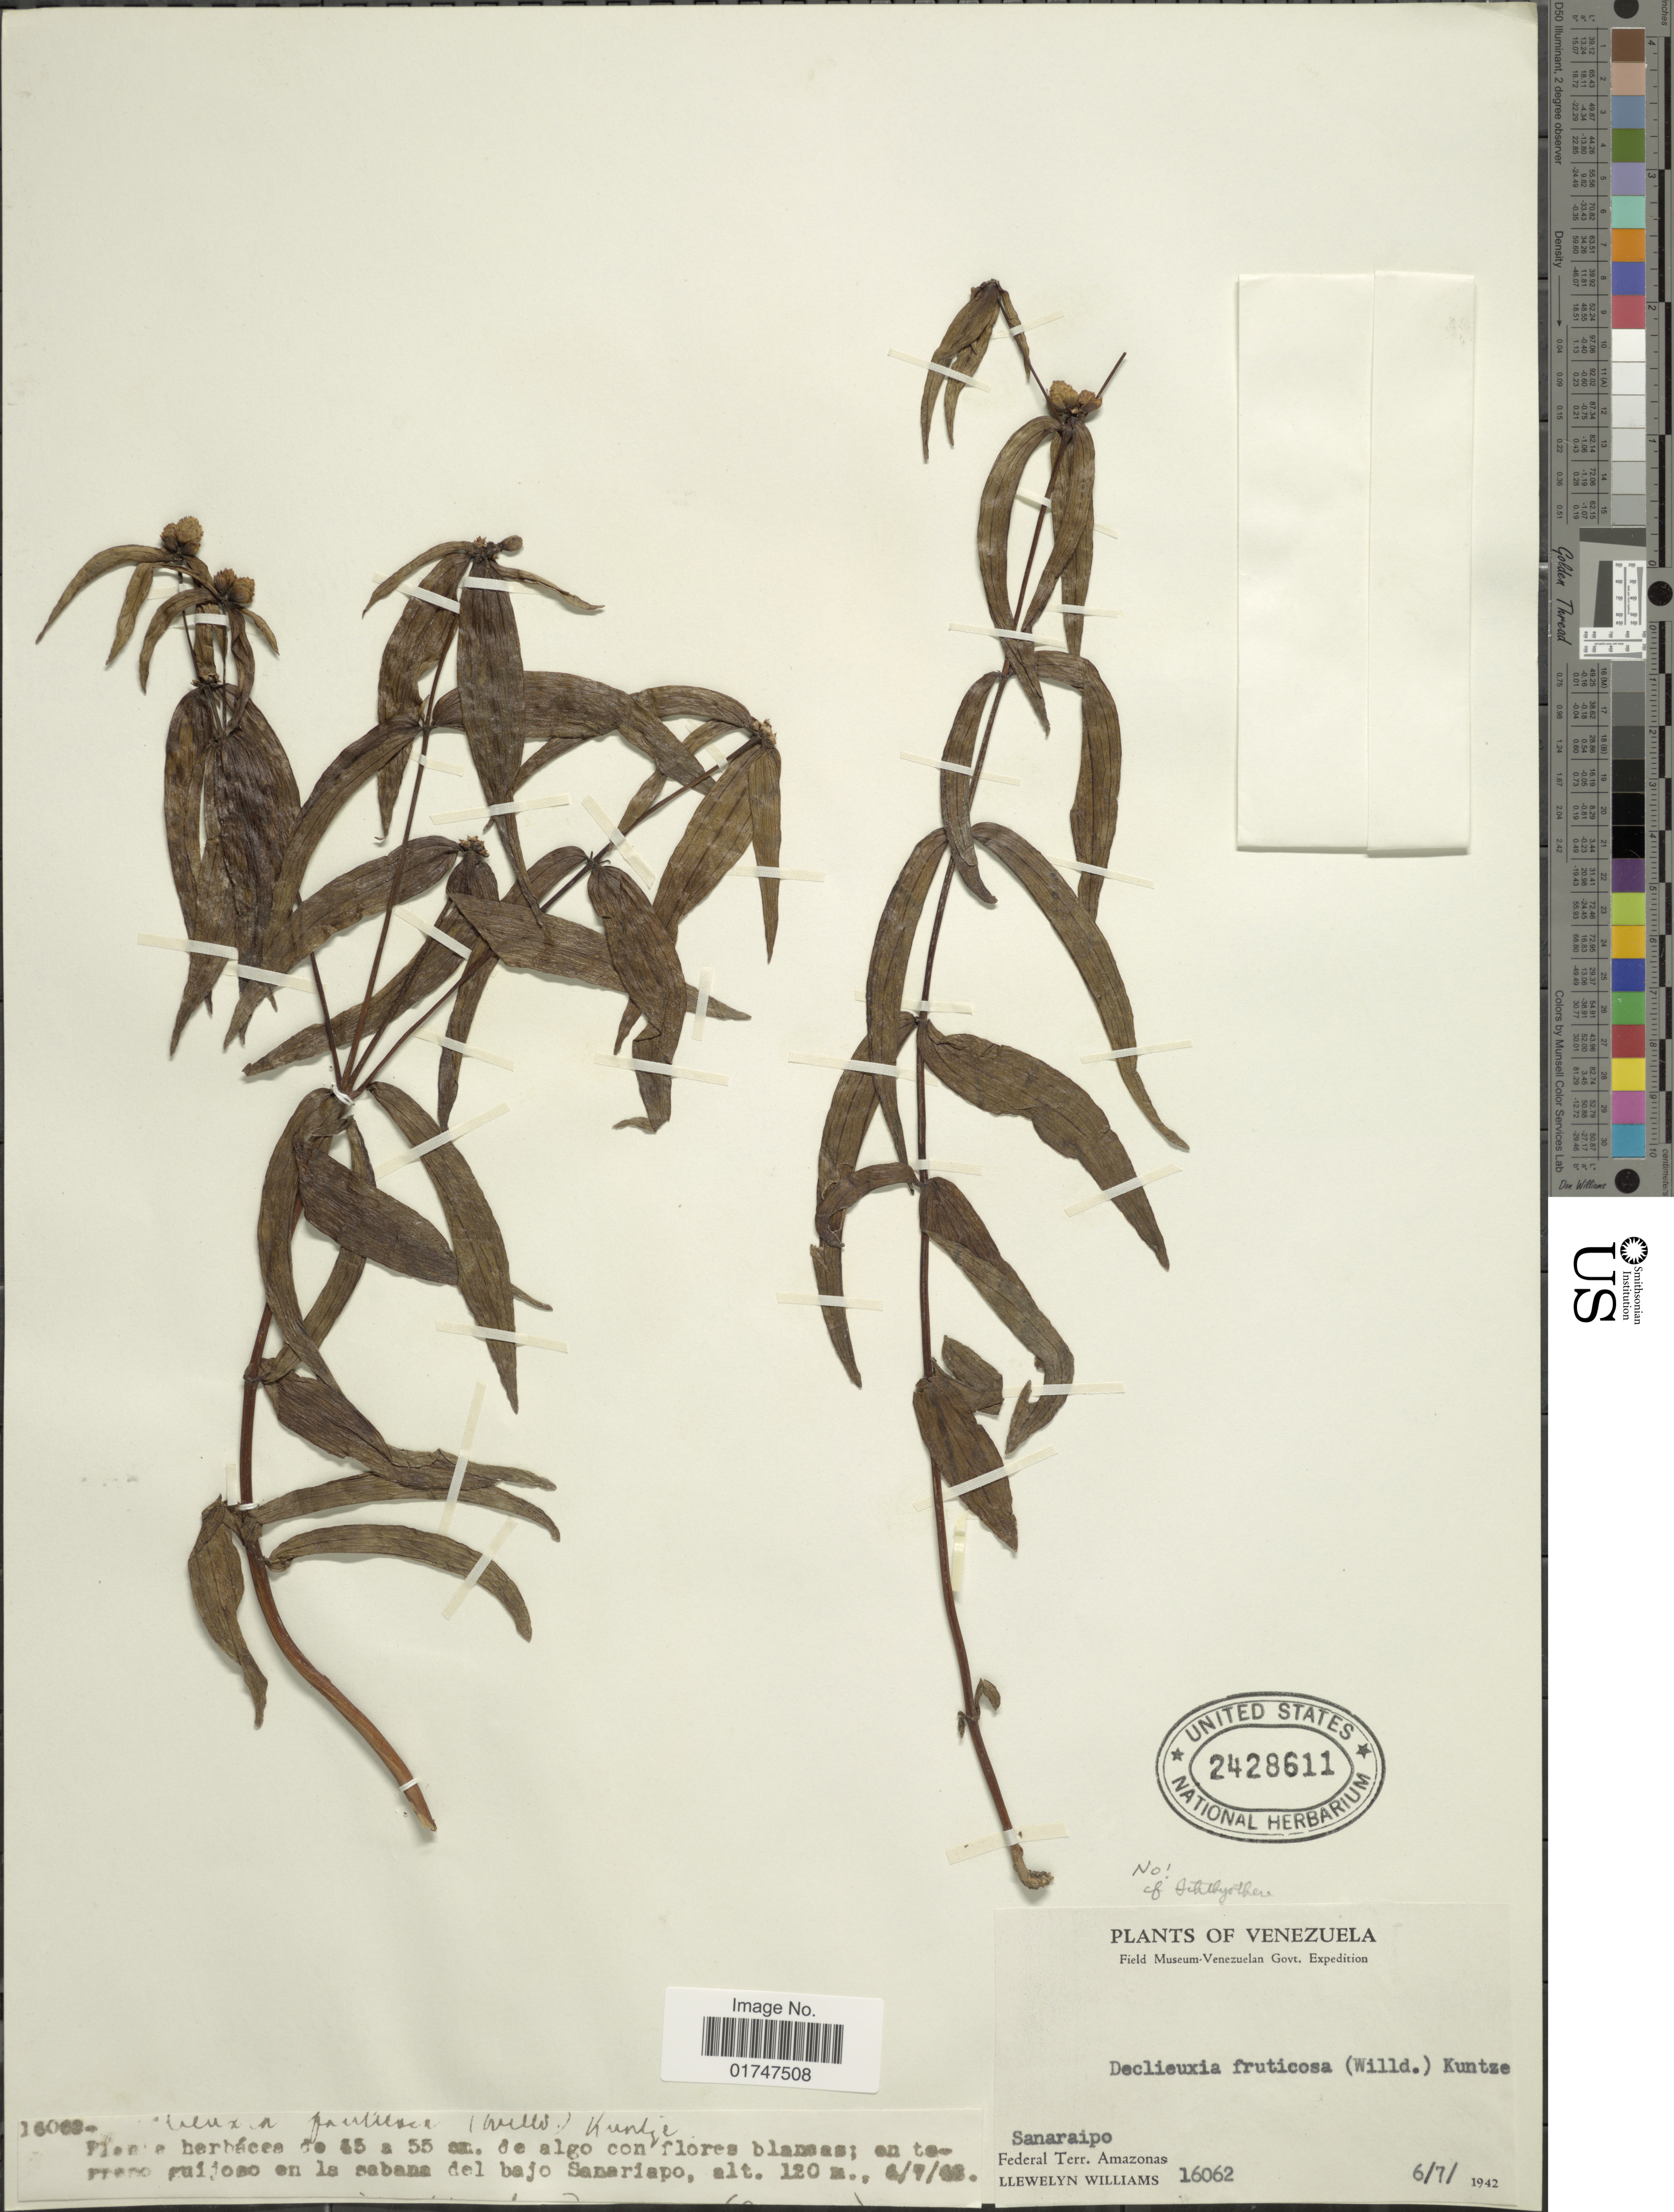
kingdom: Plantae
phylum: Tracheophyta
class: Magnoliopsida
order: Asterales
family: Asteraceae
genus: Ichthyothere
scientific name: Ichthyothere sp.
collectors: Ll. Williams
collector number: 16062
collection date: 1942-07-06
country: Venezuela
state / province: Amazonas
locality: Sanaraipo. Federal Terr. Amazonas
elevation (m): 120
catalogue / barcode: US 2428611